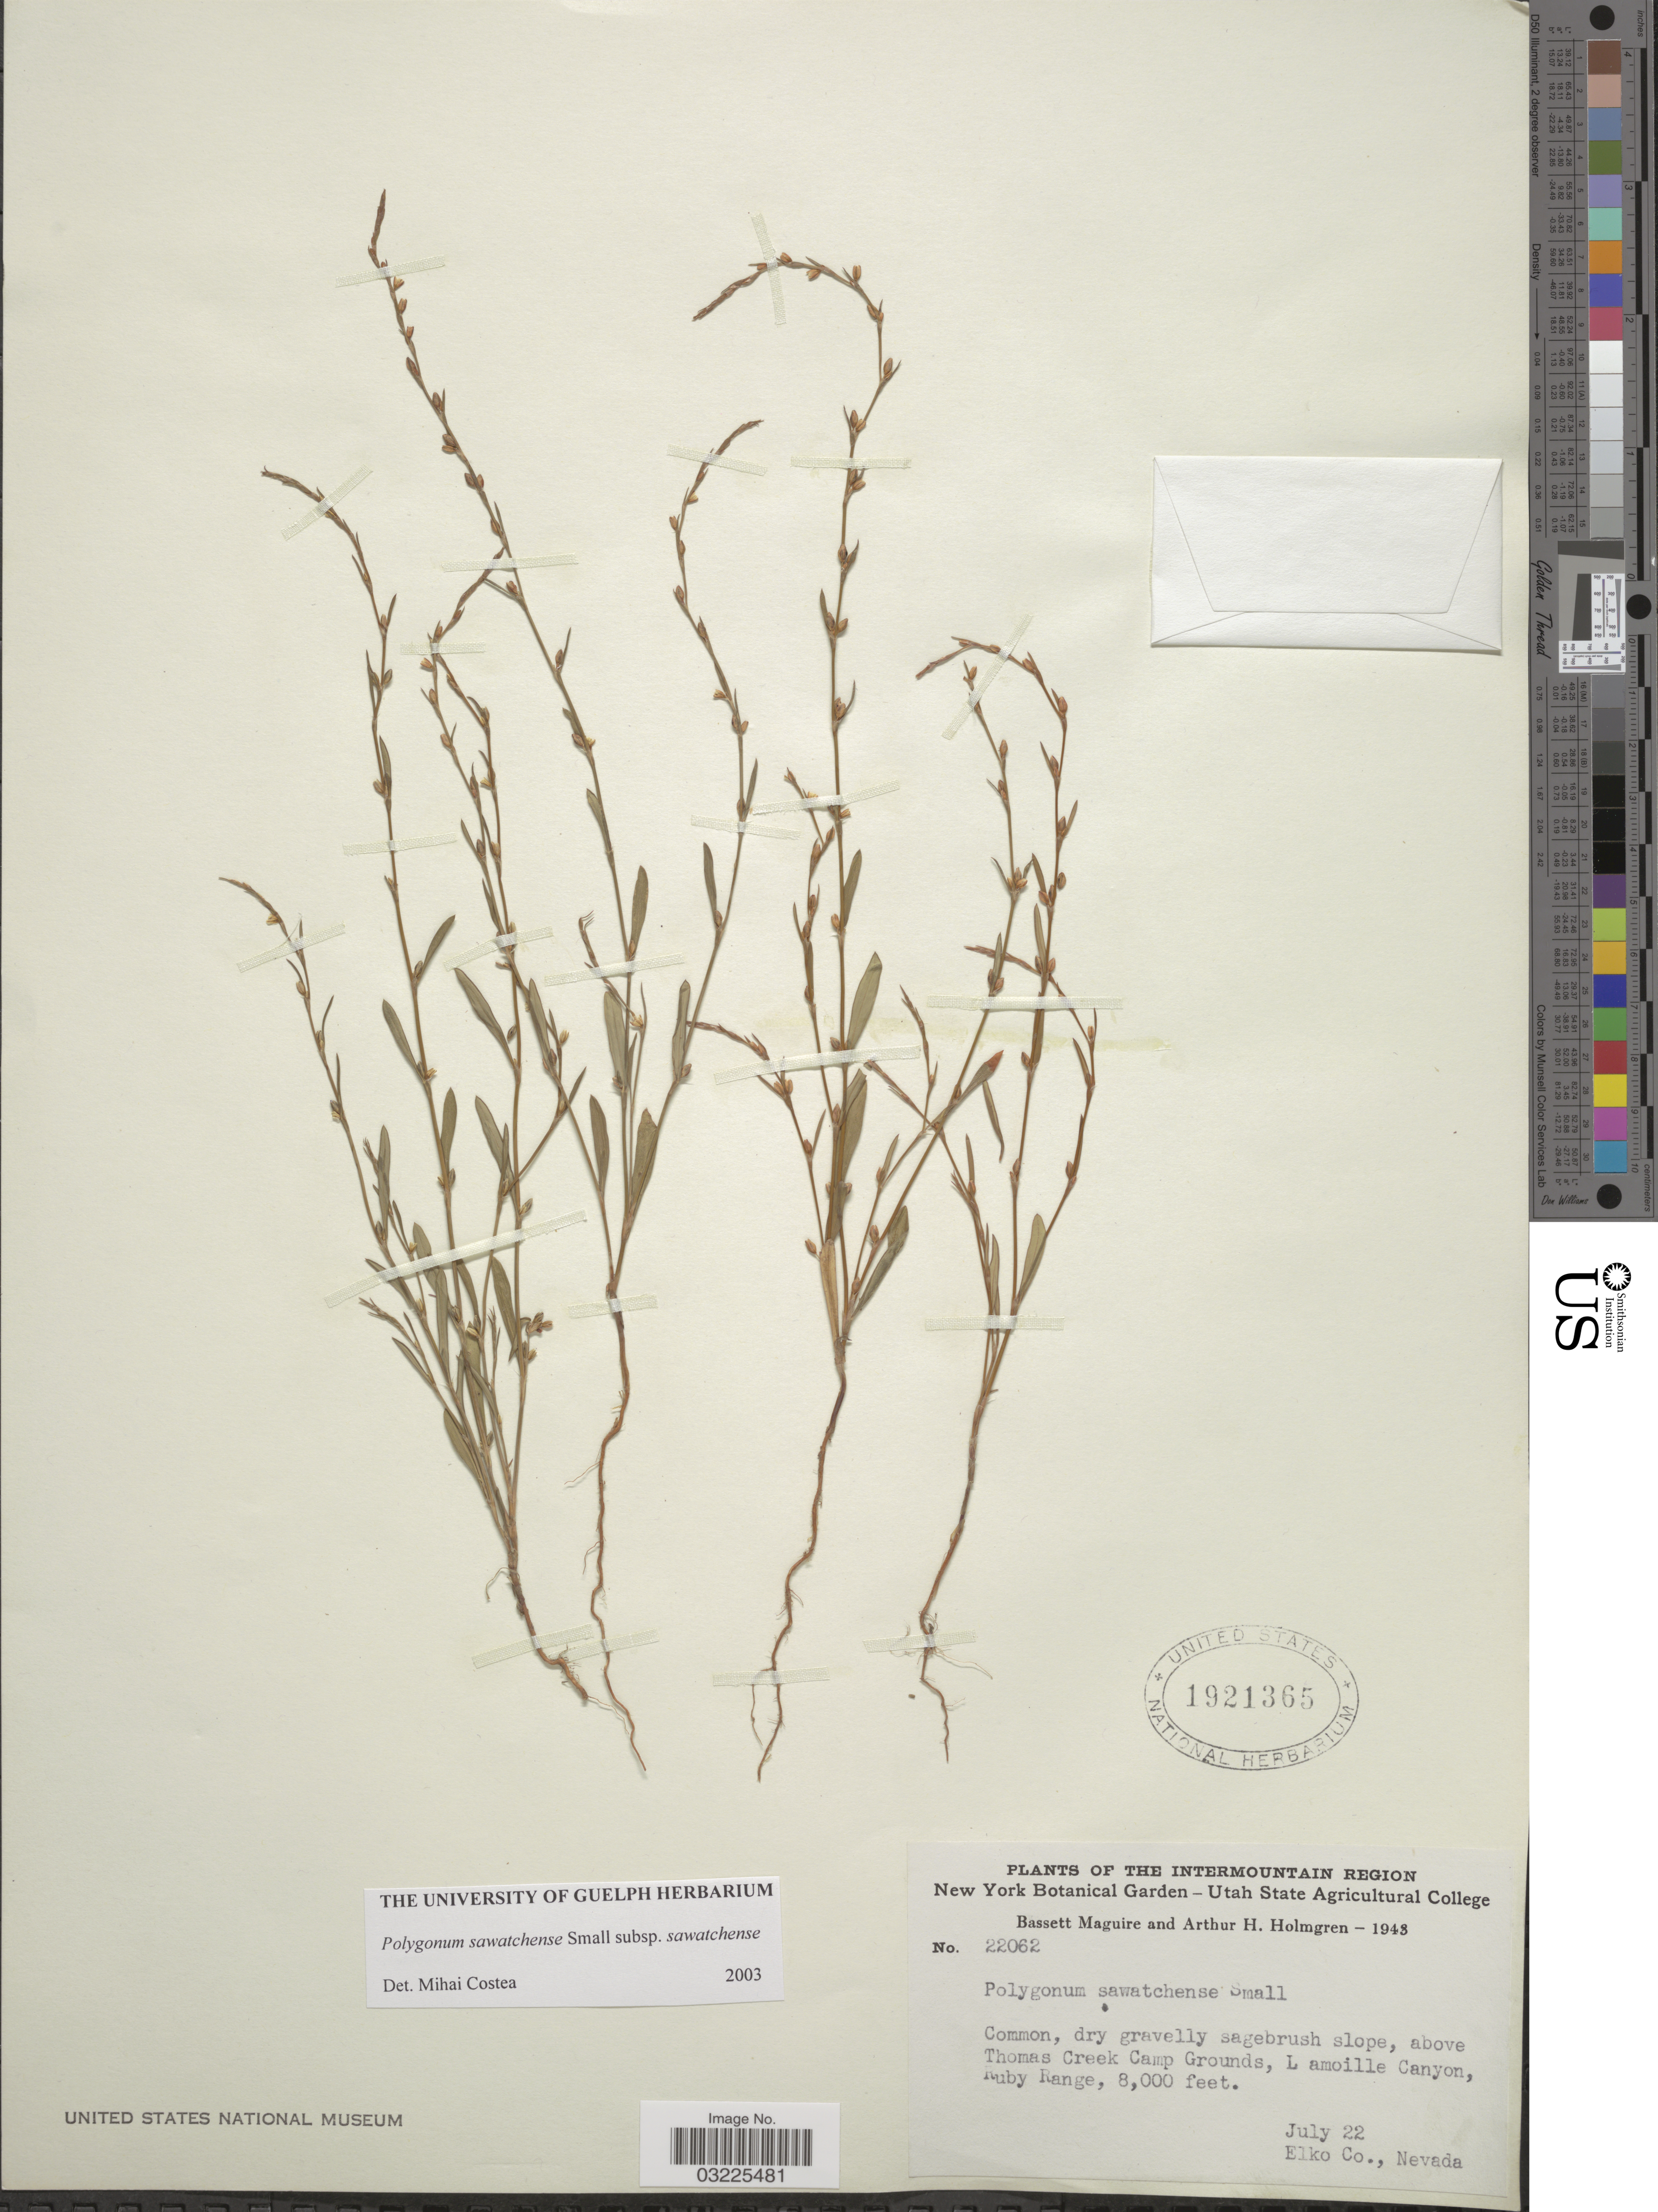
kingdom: Plantae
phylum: Tracheophyta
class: Magnoliopsida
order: Caryophyllales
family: Polygonaceae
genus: Polygonum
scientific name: Polygonum sawatchense subsp. sawatchense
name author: Small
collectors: B. Maguire & A. H. Holmgren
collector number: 22062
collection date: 1943-07-22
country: United States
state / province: Nevada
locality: The Intermountain Region. Above Thomas Creek Camp Grounds, L amoille Canyon, Ruby Range.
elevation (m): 2438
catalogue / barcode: US 1921365